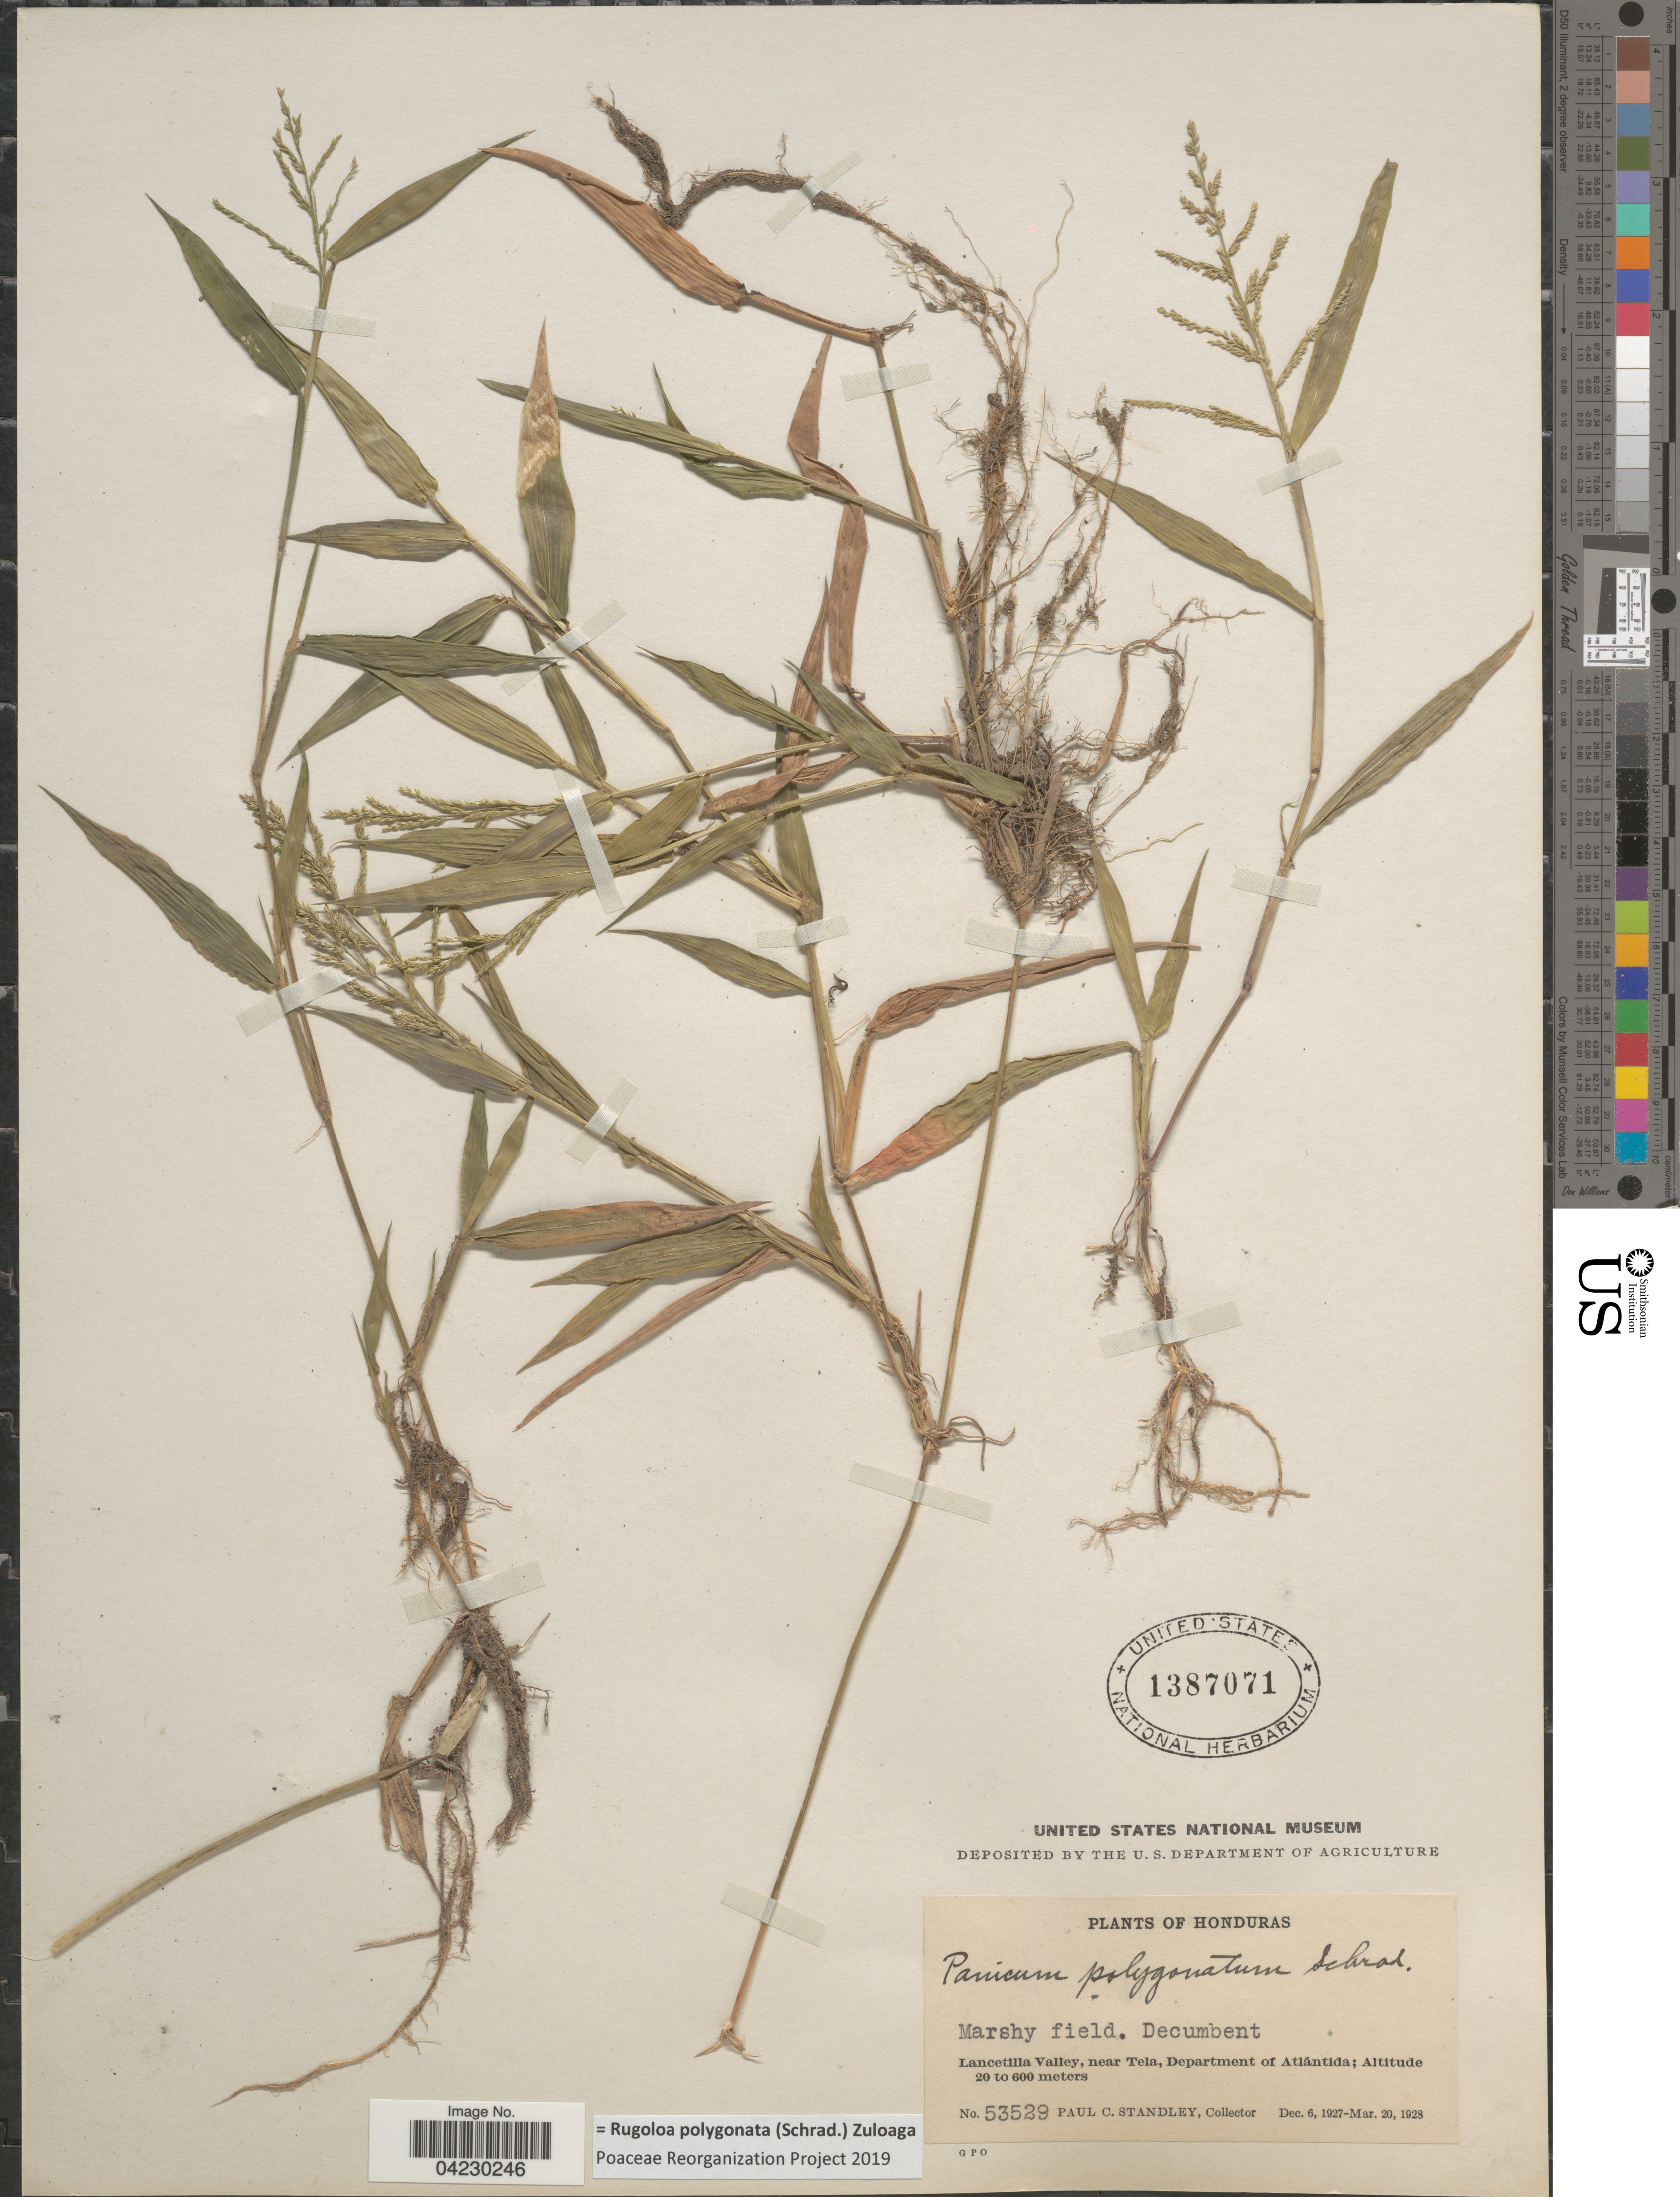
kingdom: Plantae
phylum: Tracheophyta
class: Liliopsida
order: Poales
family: Poaceae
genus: Rugoloa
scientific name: Rugoloa polygonata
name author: (Schrad.) Zuloaga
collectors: P. C. Standley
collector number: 53529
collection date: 1927-12-06/1928-03-20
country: Honduras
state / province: Atlantida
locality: Lancetilla Valley, near Tela, Department of Atlántida.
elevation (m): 20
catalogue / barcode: US 1387071